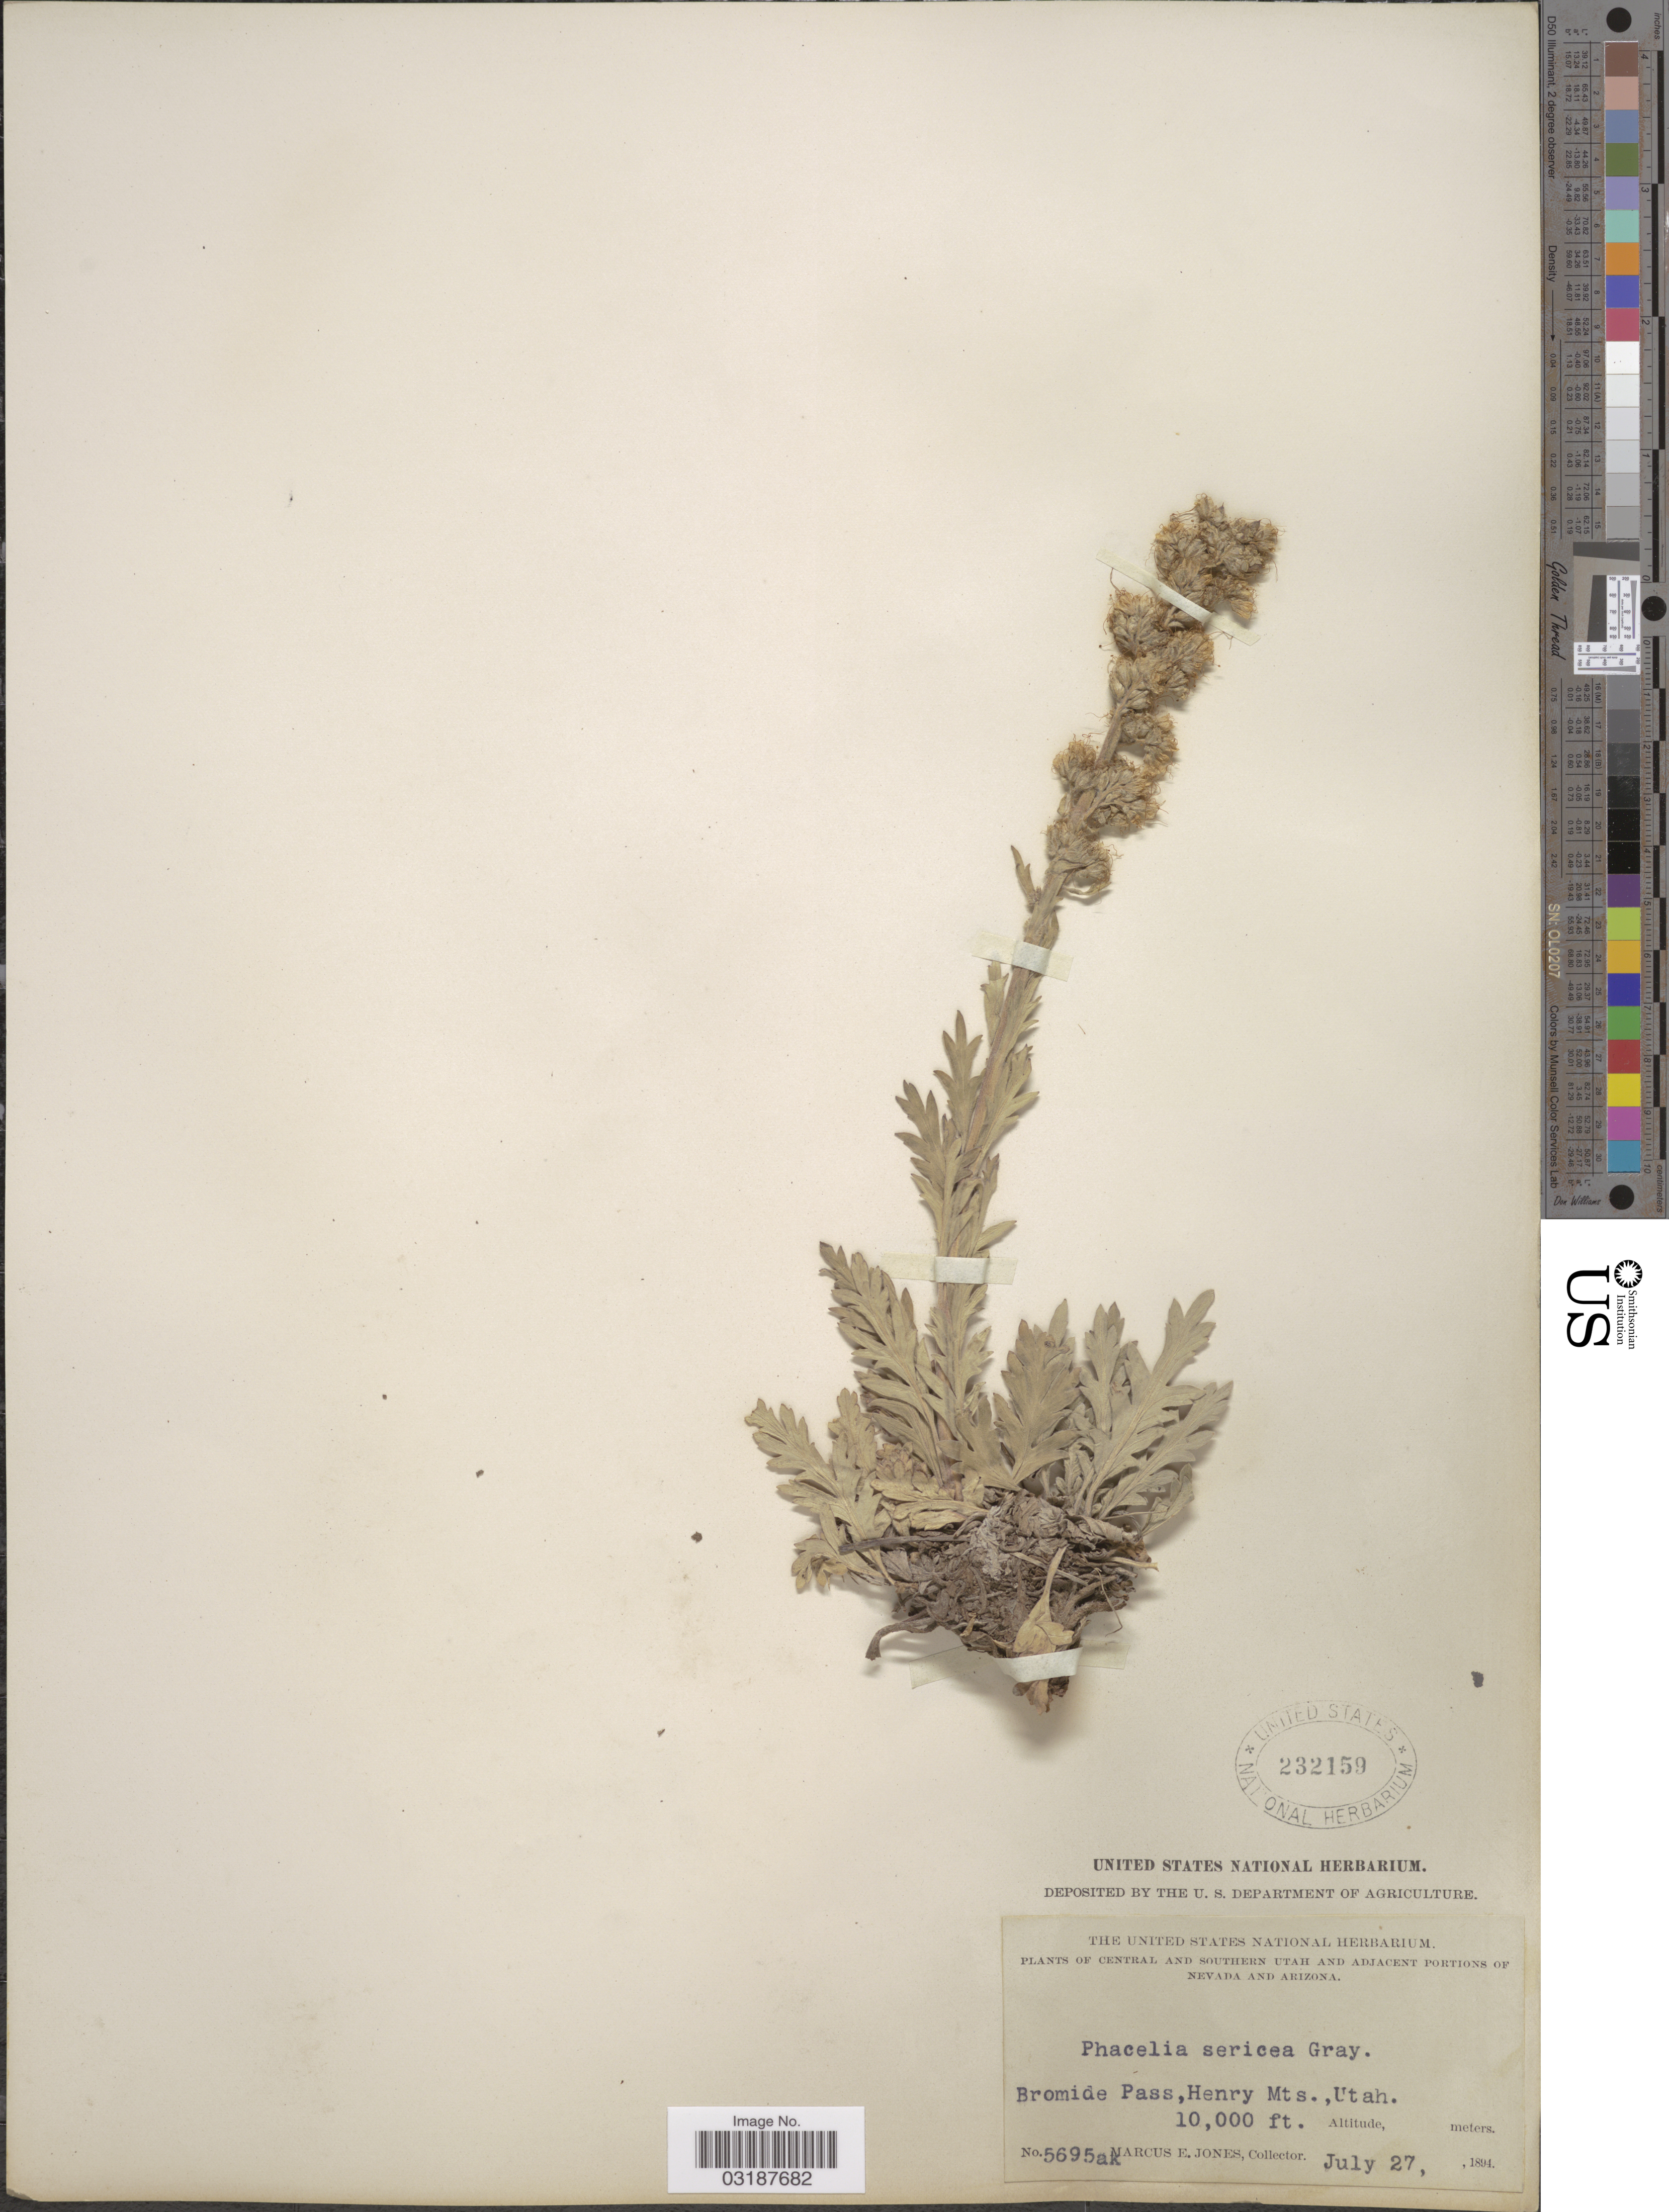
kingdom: Plantae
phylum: Tracheophyta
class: Magnoliopsida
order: Boraginales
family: Hydrophyllaceae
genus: Phacelia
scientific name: Phacelia sericea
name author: (Graham) A. Gray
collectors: M. E. Jones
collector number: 5695ak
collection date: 1894-07-27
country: United States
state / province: Utah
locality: Central And Southern Utah, Bromide Pass, Henry Mts., Utah.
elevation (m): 3048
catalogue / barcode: US 232159